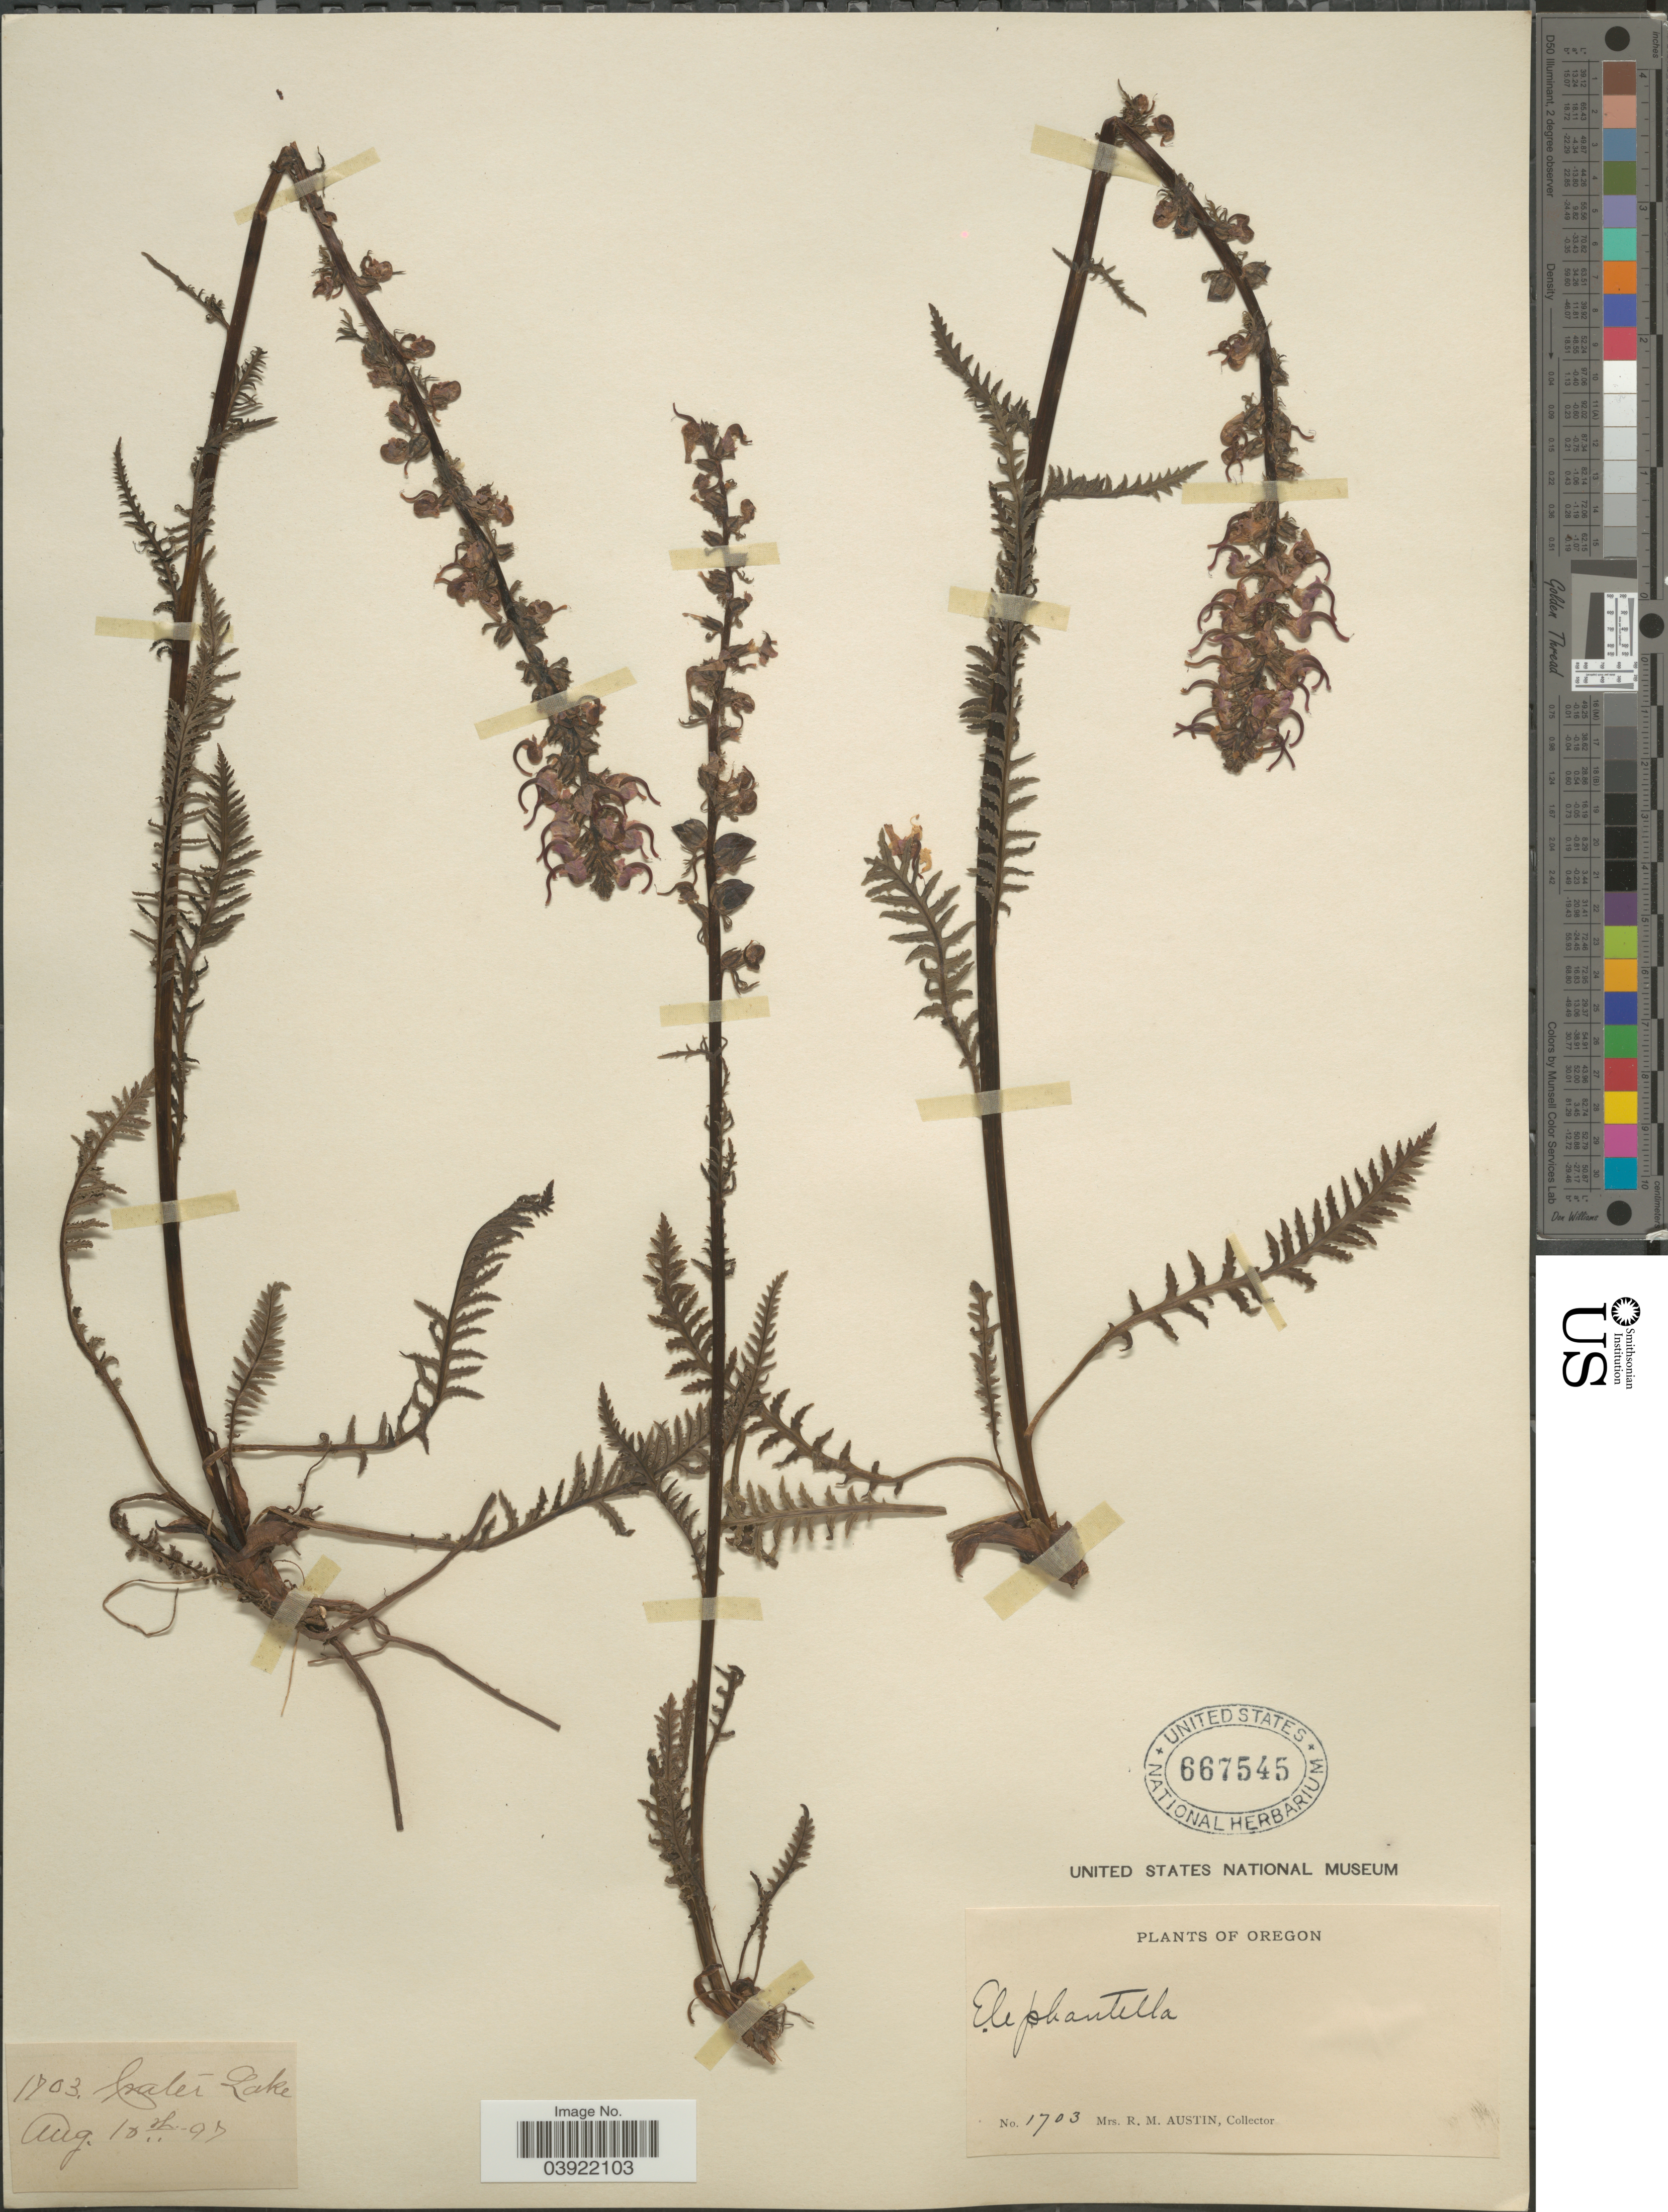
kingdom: Plantae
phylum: Tracheophyta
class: Magnoliopsida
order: Lamiales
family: Orobanchaceae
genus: Pedicularis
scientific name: Pedicularis groenlandica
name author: Retz.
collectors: R. Austin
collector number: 1703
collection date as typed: Transcribed d/m/y: 10/8/97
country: United States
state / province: Oregon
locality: Crater Lake.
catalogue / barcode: US 667545